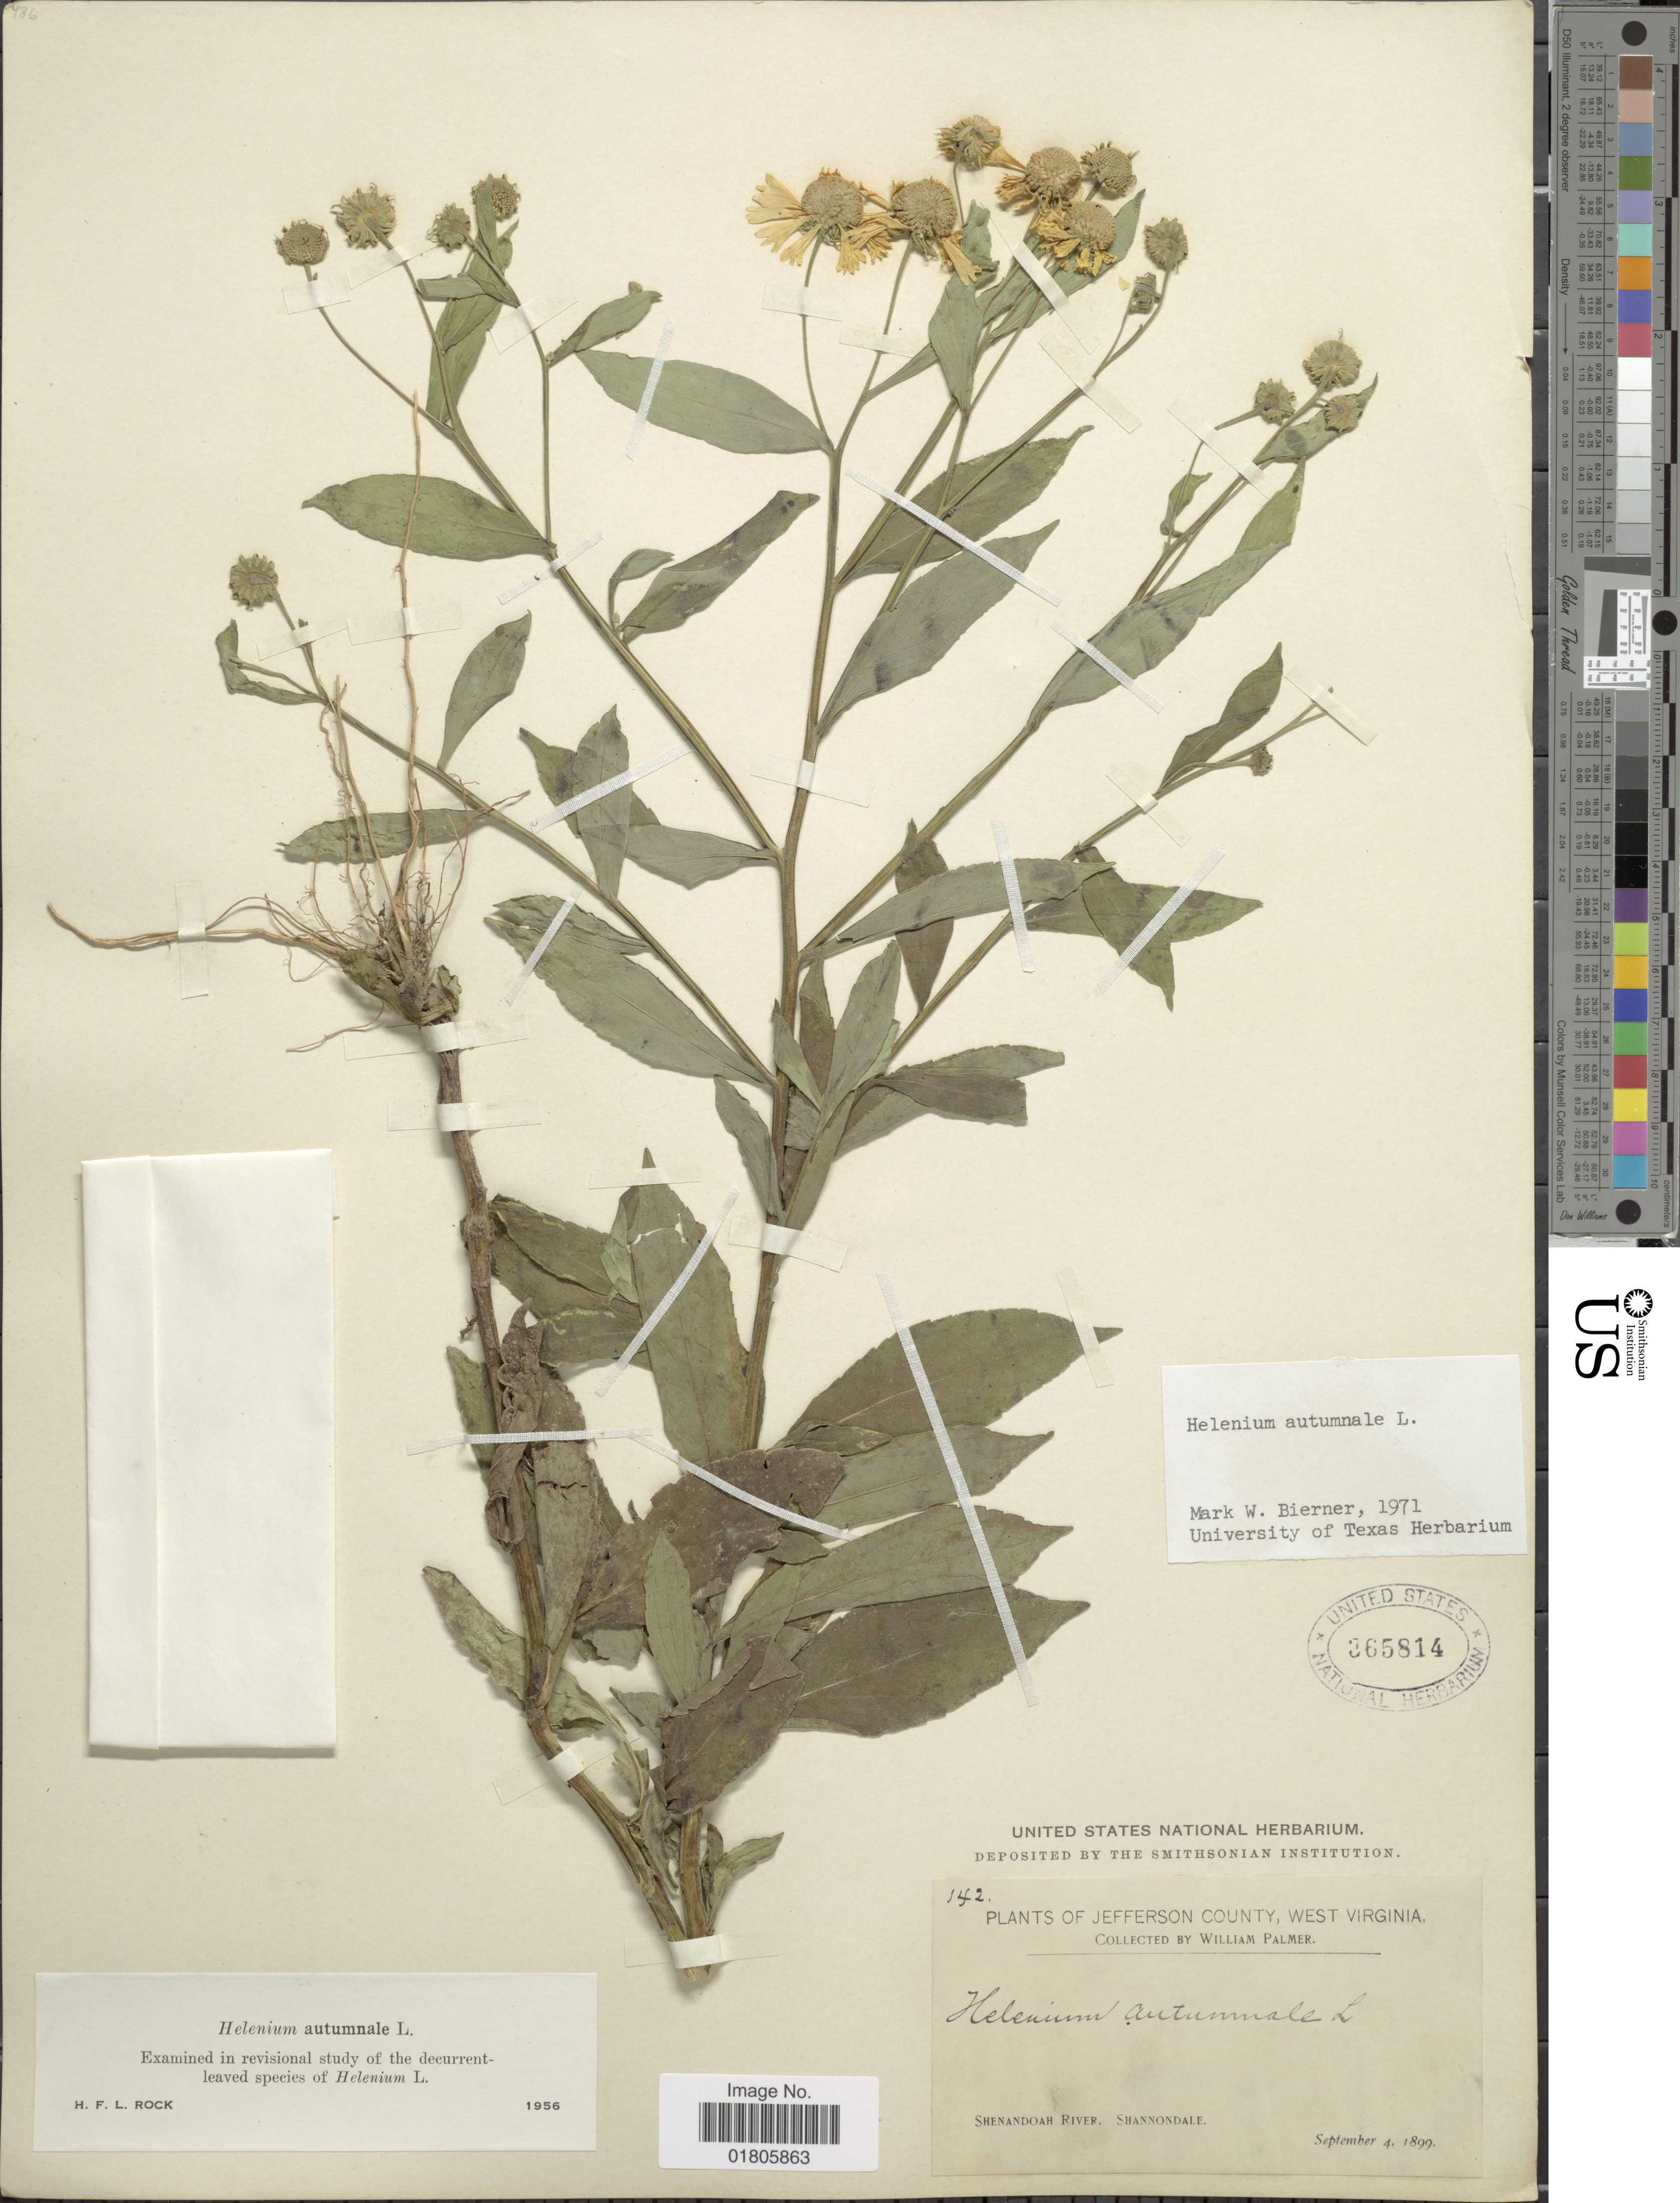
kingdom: Plantae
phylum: Tracheophyta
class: Magnoliopsida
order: Asterales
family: Asteraceae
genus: Helenium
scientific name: Helenium autumnale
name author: L.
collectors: W. Palmer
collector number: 142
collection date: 1899-09-04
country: United States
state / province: West Virginia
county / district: Jefferson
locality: Jefferson County, Shenandoah River, Shannondale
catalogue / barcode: US 365814